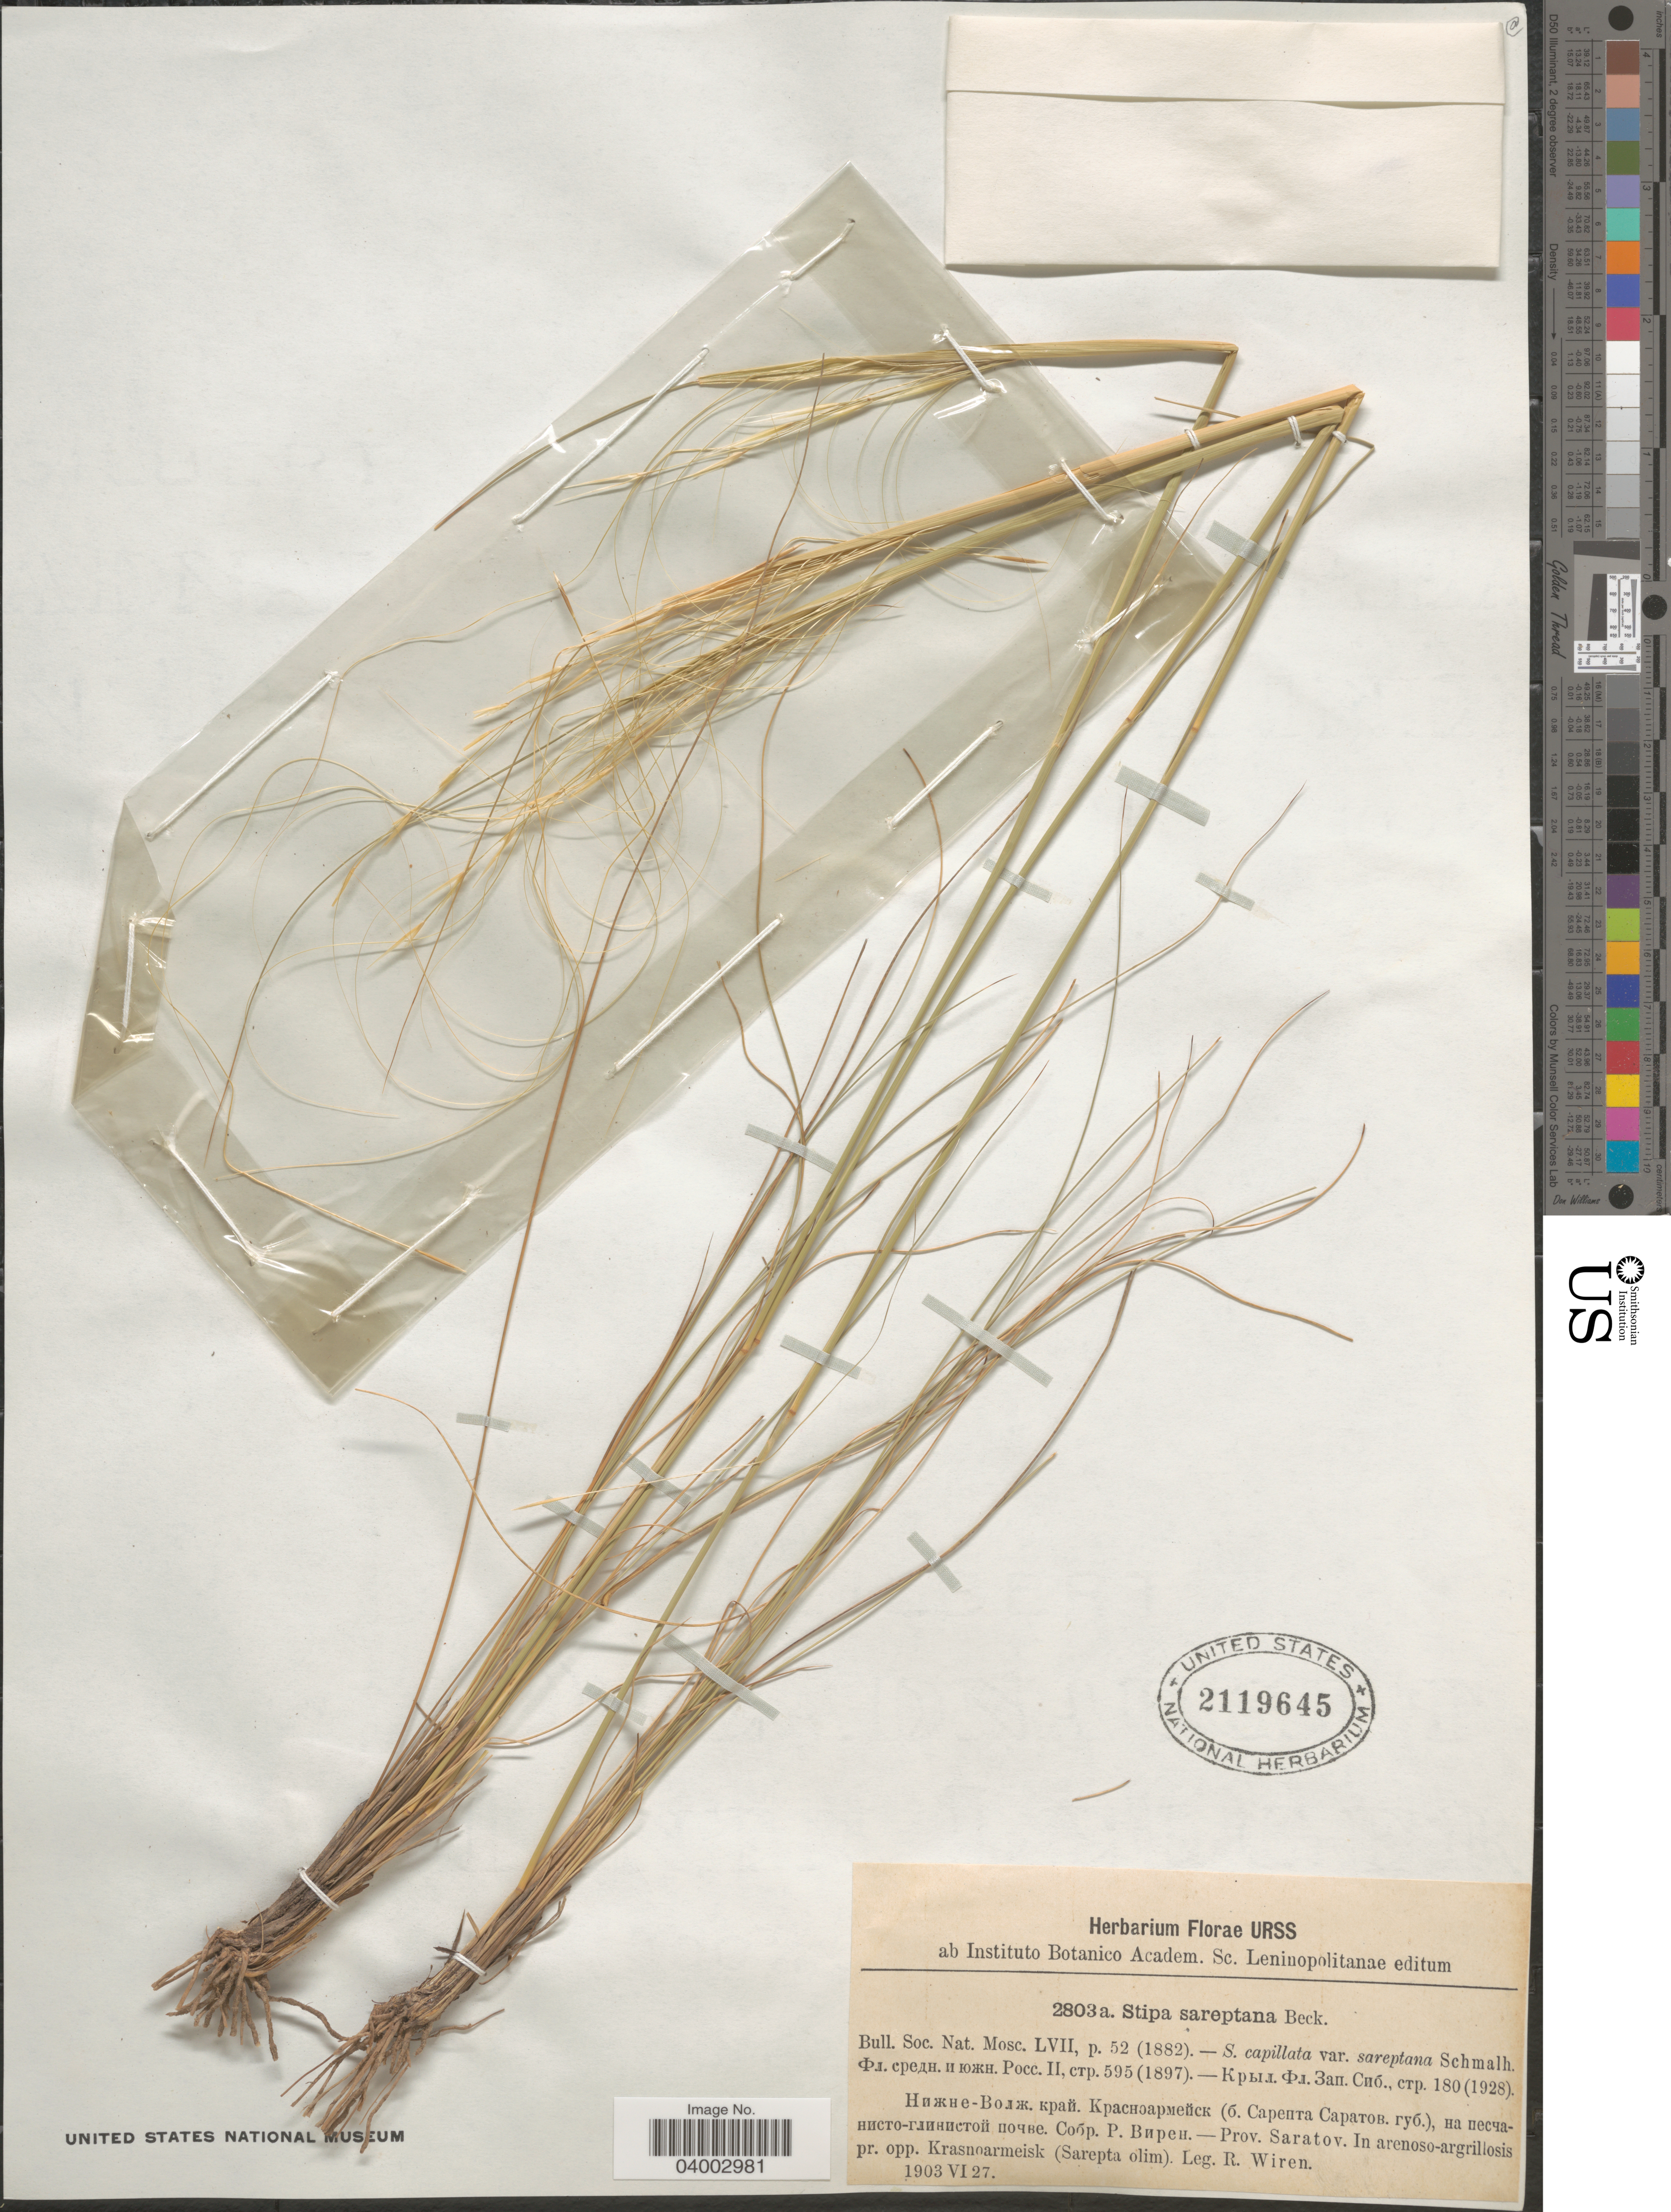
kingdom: Plantae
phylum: Tracheophyta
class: Liliopsida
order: Poales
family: Poaceae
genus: Stipa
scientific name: Stipa sareptana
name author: A.K. Becker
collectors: R. Wiren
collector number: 2803a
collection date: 1903-06-27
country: Russian Federation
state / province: Saratov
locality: In arenoso-argrillosis pr. opp. Krasnoarmeisk (Sarepta olim).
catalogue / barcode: US 2119645